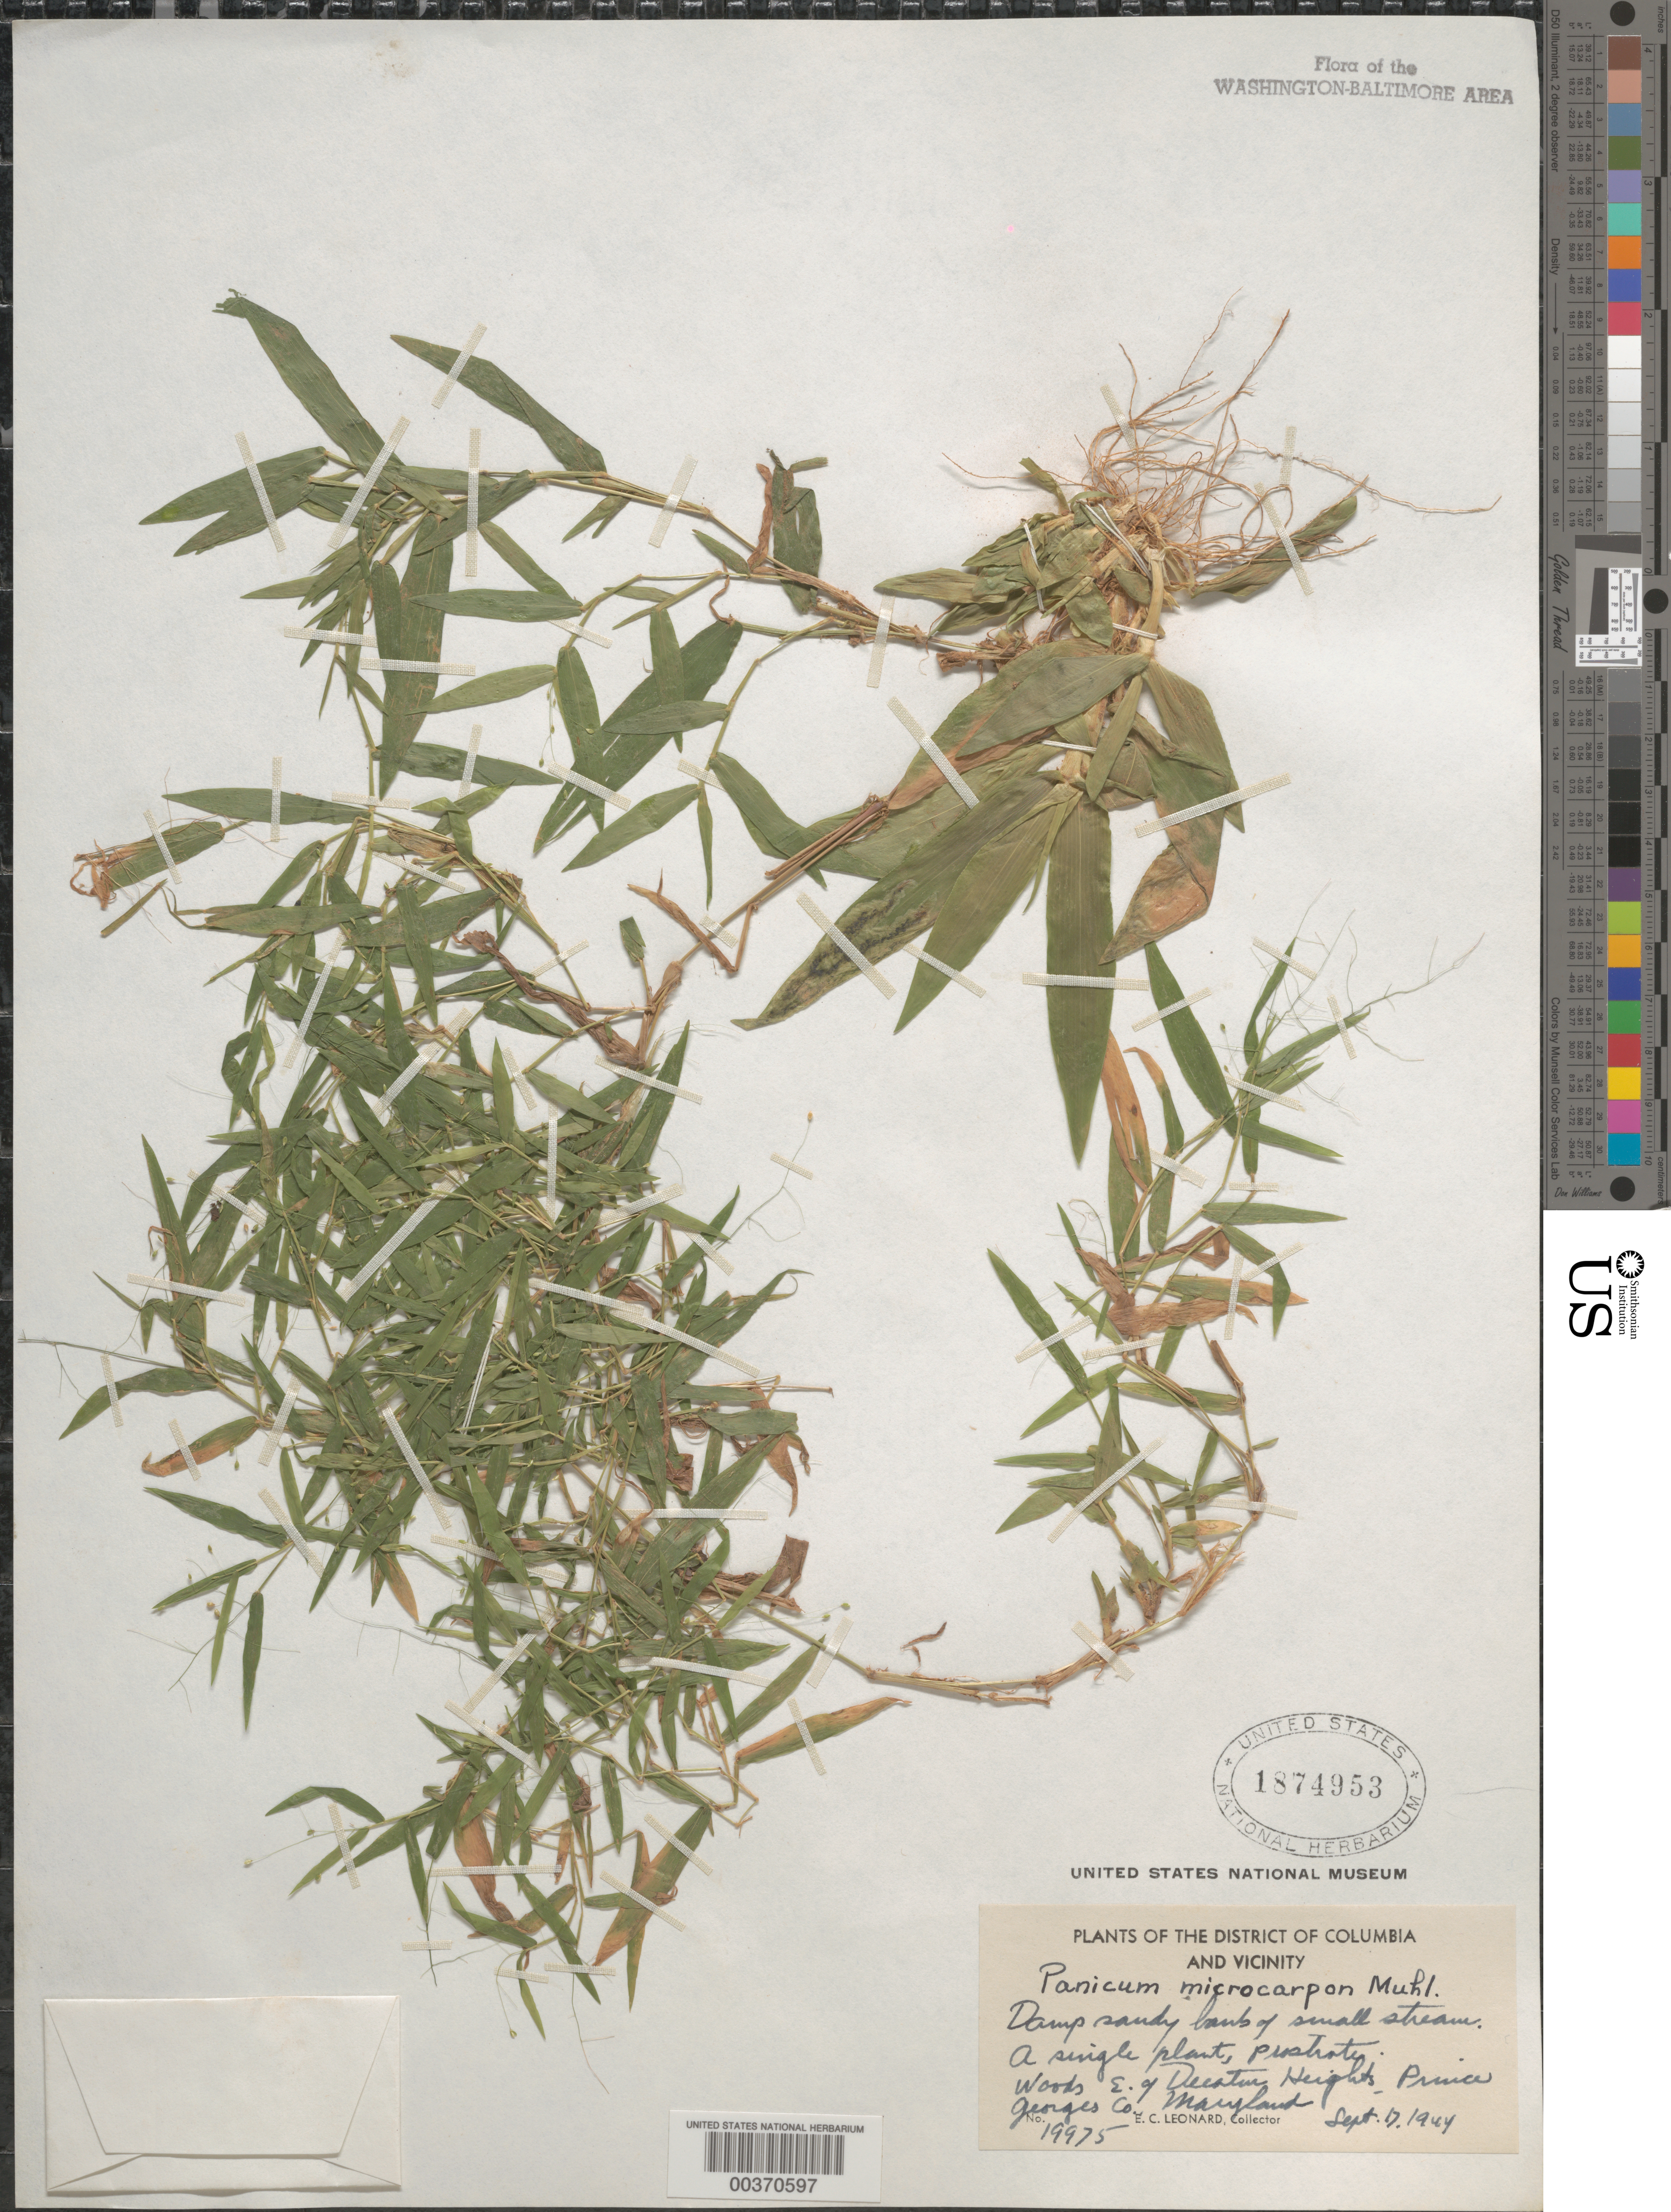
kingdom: Plantae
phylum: Tracheophyta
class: Liliopsida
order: Poales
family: Poaceae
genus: Dichanthelium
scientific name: Dichanthelium dichotomum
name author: (L.) Gould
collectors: E. C. Leonard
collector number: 19975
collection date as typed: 17 Sep 1944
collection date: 1944-09-17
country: United States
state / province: Maryland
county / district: Prince George's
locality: Est of Decatur Heights, Bladensburg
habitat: Woods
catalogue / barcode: US 1874953